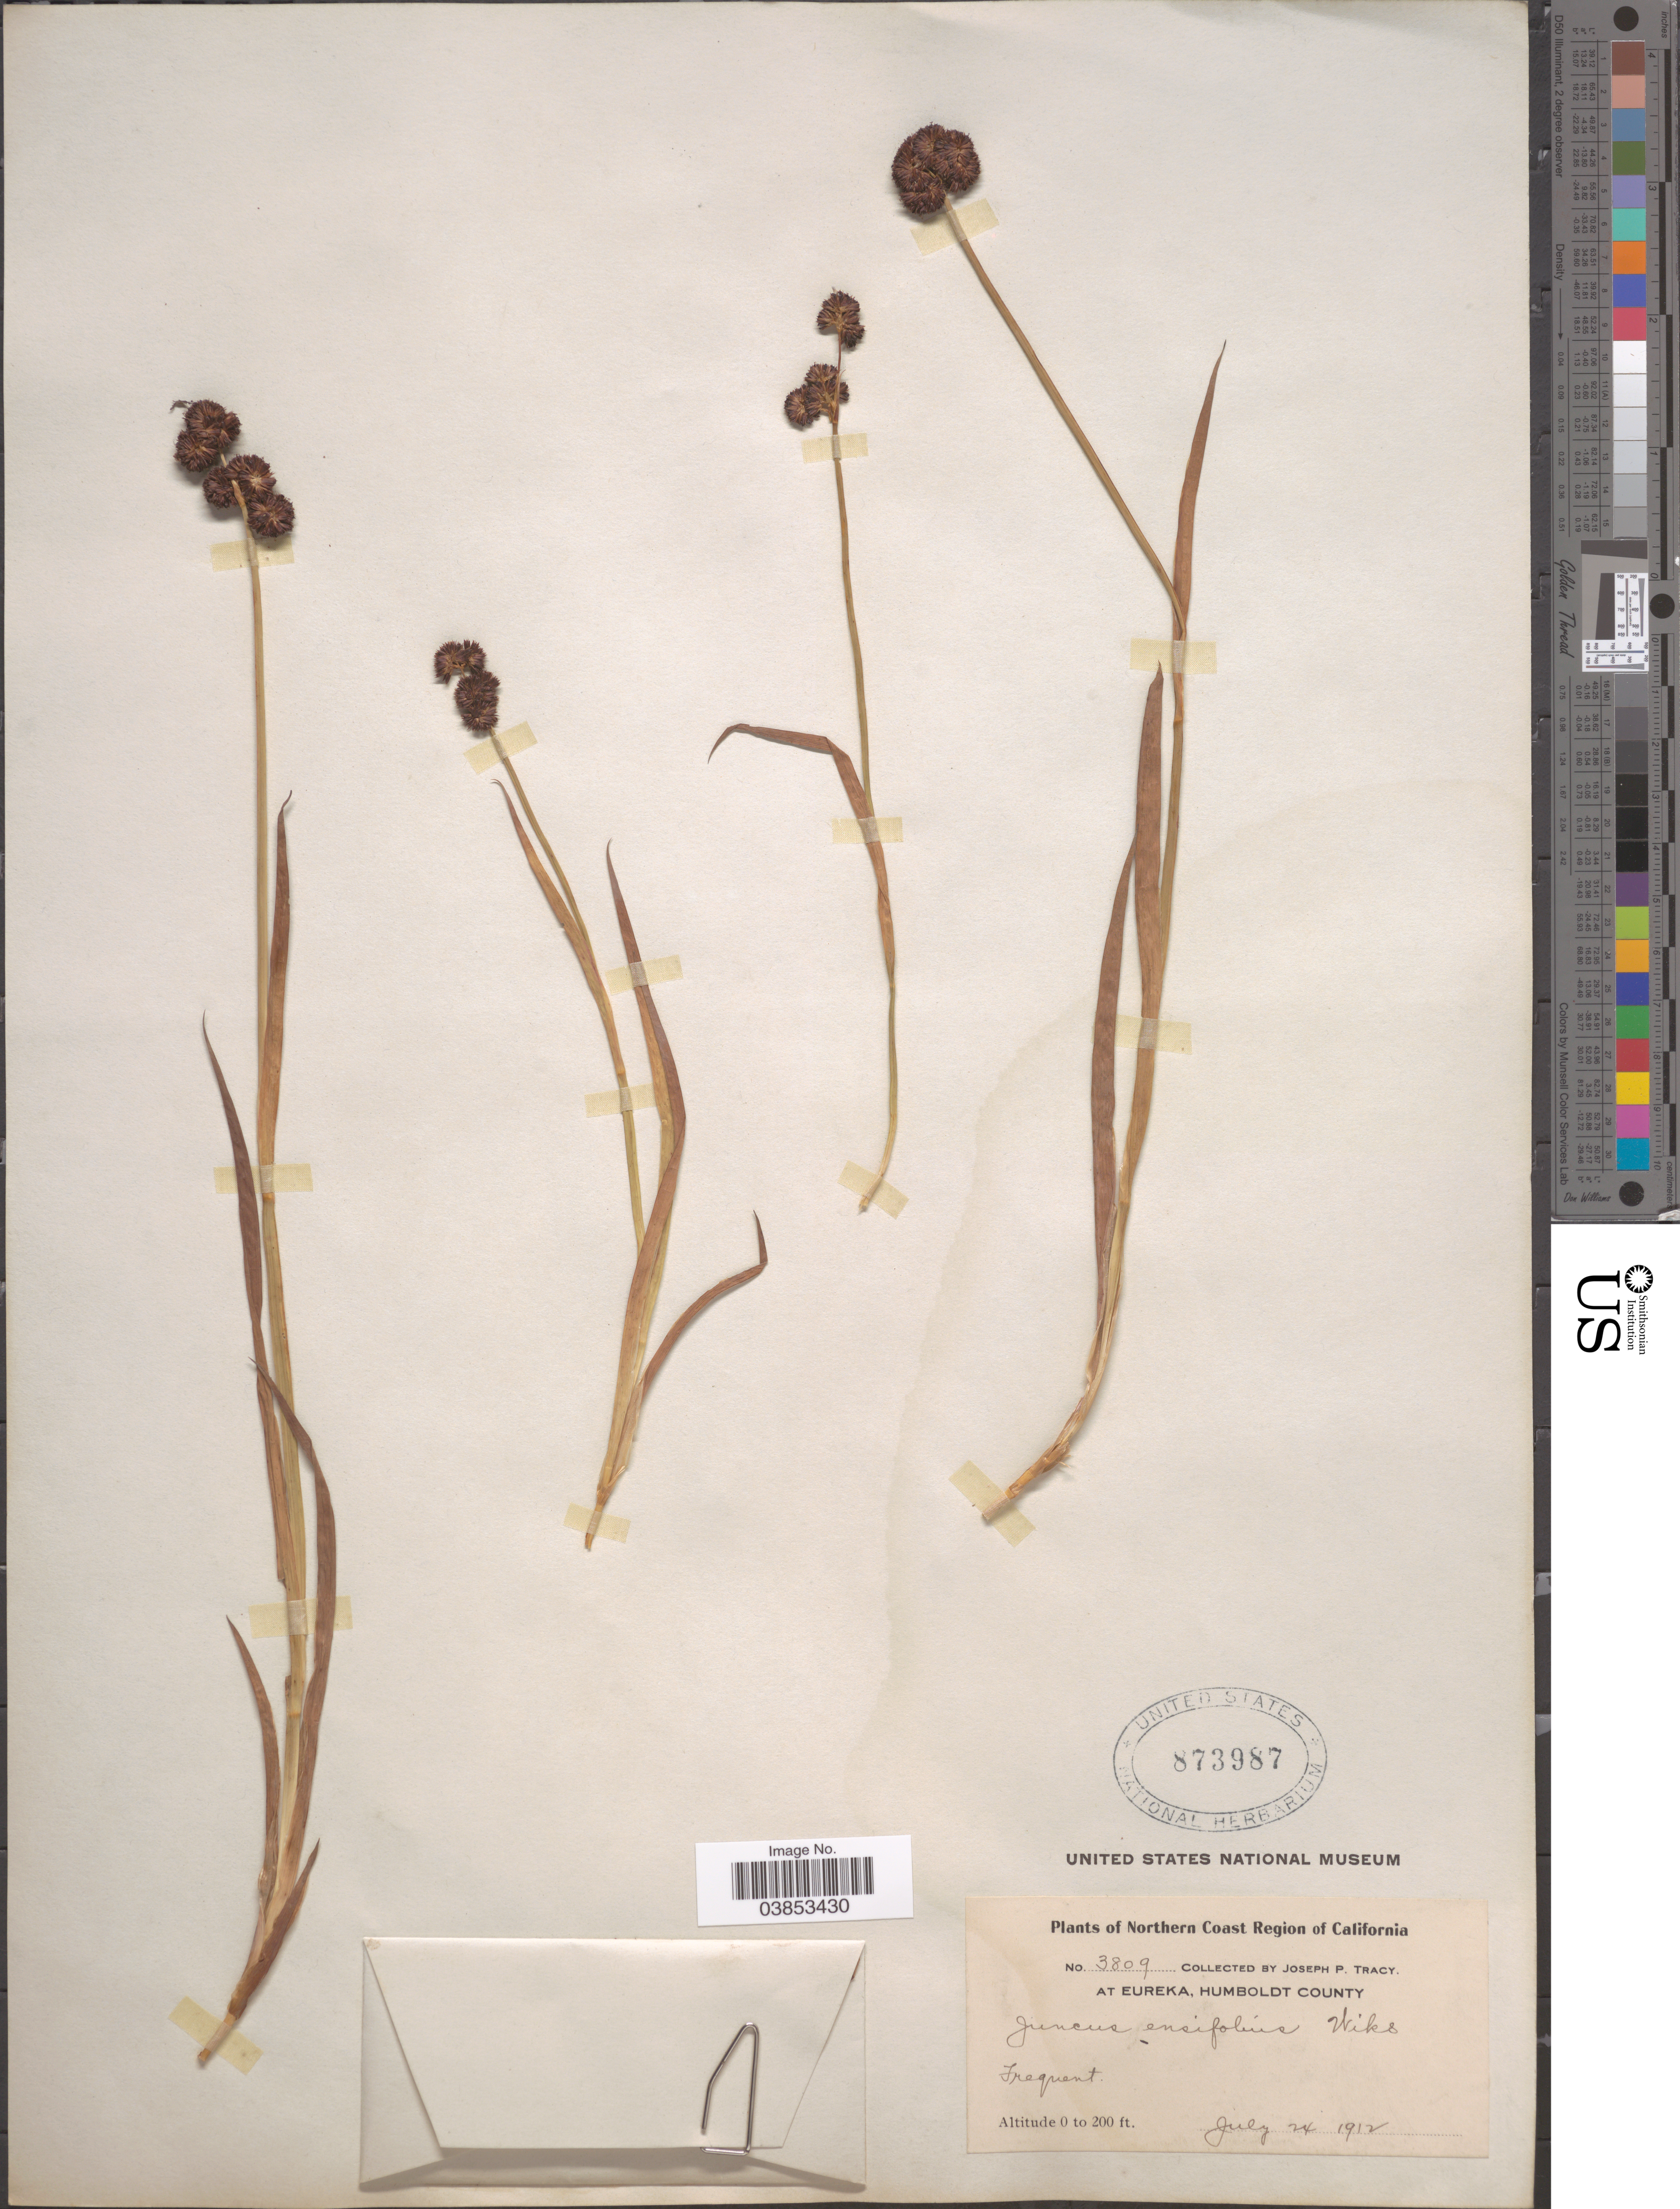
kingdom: Plantae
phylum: Tracheophyta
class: Liliopsida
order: Poales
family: Juncaceae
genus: Juncus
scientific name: Juncus ensifolius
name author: Wikstr.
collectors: J. Tracy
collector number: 3809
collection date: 1912-07-24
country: United States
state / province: California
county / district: Humboldt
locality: Northern Coast Region of California. At Eureka, Humboldt County.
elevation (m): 0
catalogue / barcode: US 873987